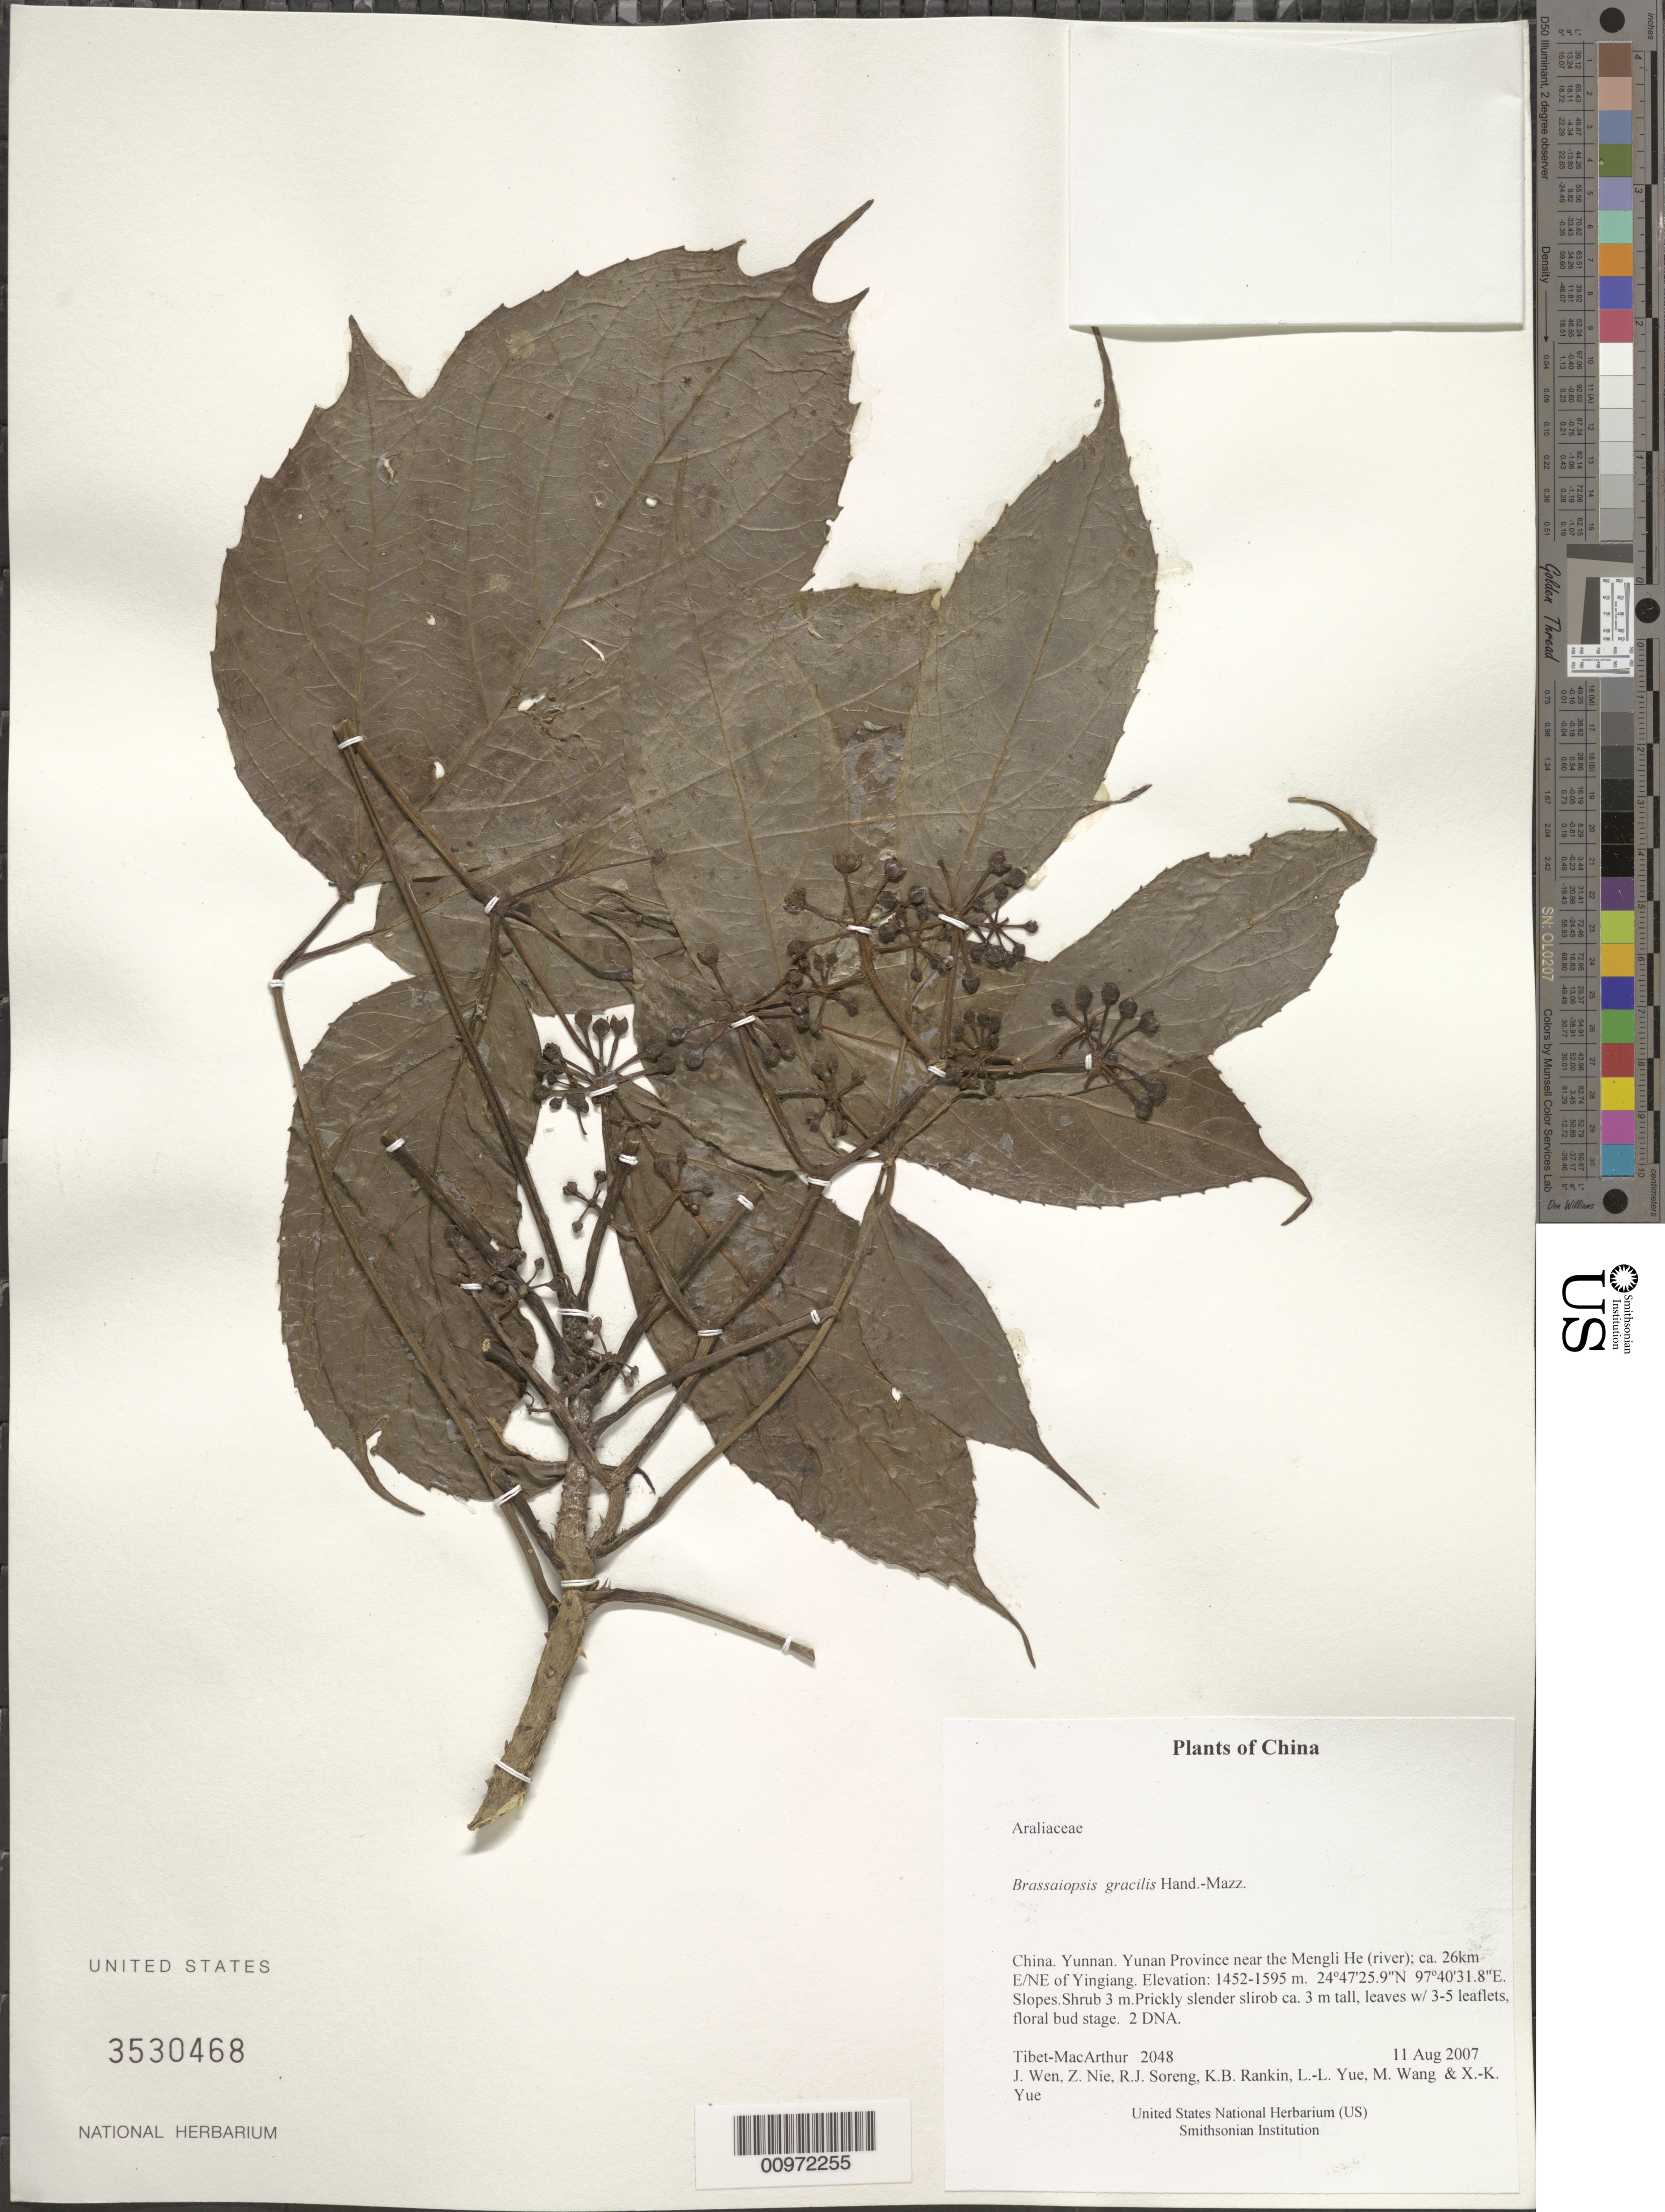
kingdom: Plantae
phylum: Tracheophyta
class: Magnoliopsida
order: Apiales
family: Araliaceae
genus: Brassaiopsis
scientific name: Brassaiopsis gracilis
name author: Hand.-Mazz.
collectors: Tibet-MacArthur, J. Wen, Z. Nie, R. J. Soreng, K. Rankin, L. Yue, M. Wang & X. Yue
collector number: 2048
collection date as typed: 11 Aug 2007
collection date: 2007-08-11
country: China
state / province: Yunnan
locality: Yunan Province near the Mengli He (river); ca. 26km E/NE of Yingiang.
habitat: Slopes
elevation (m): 1452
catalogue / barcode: US 3530468